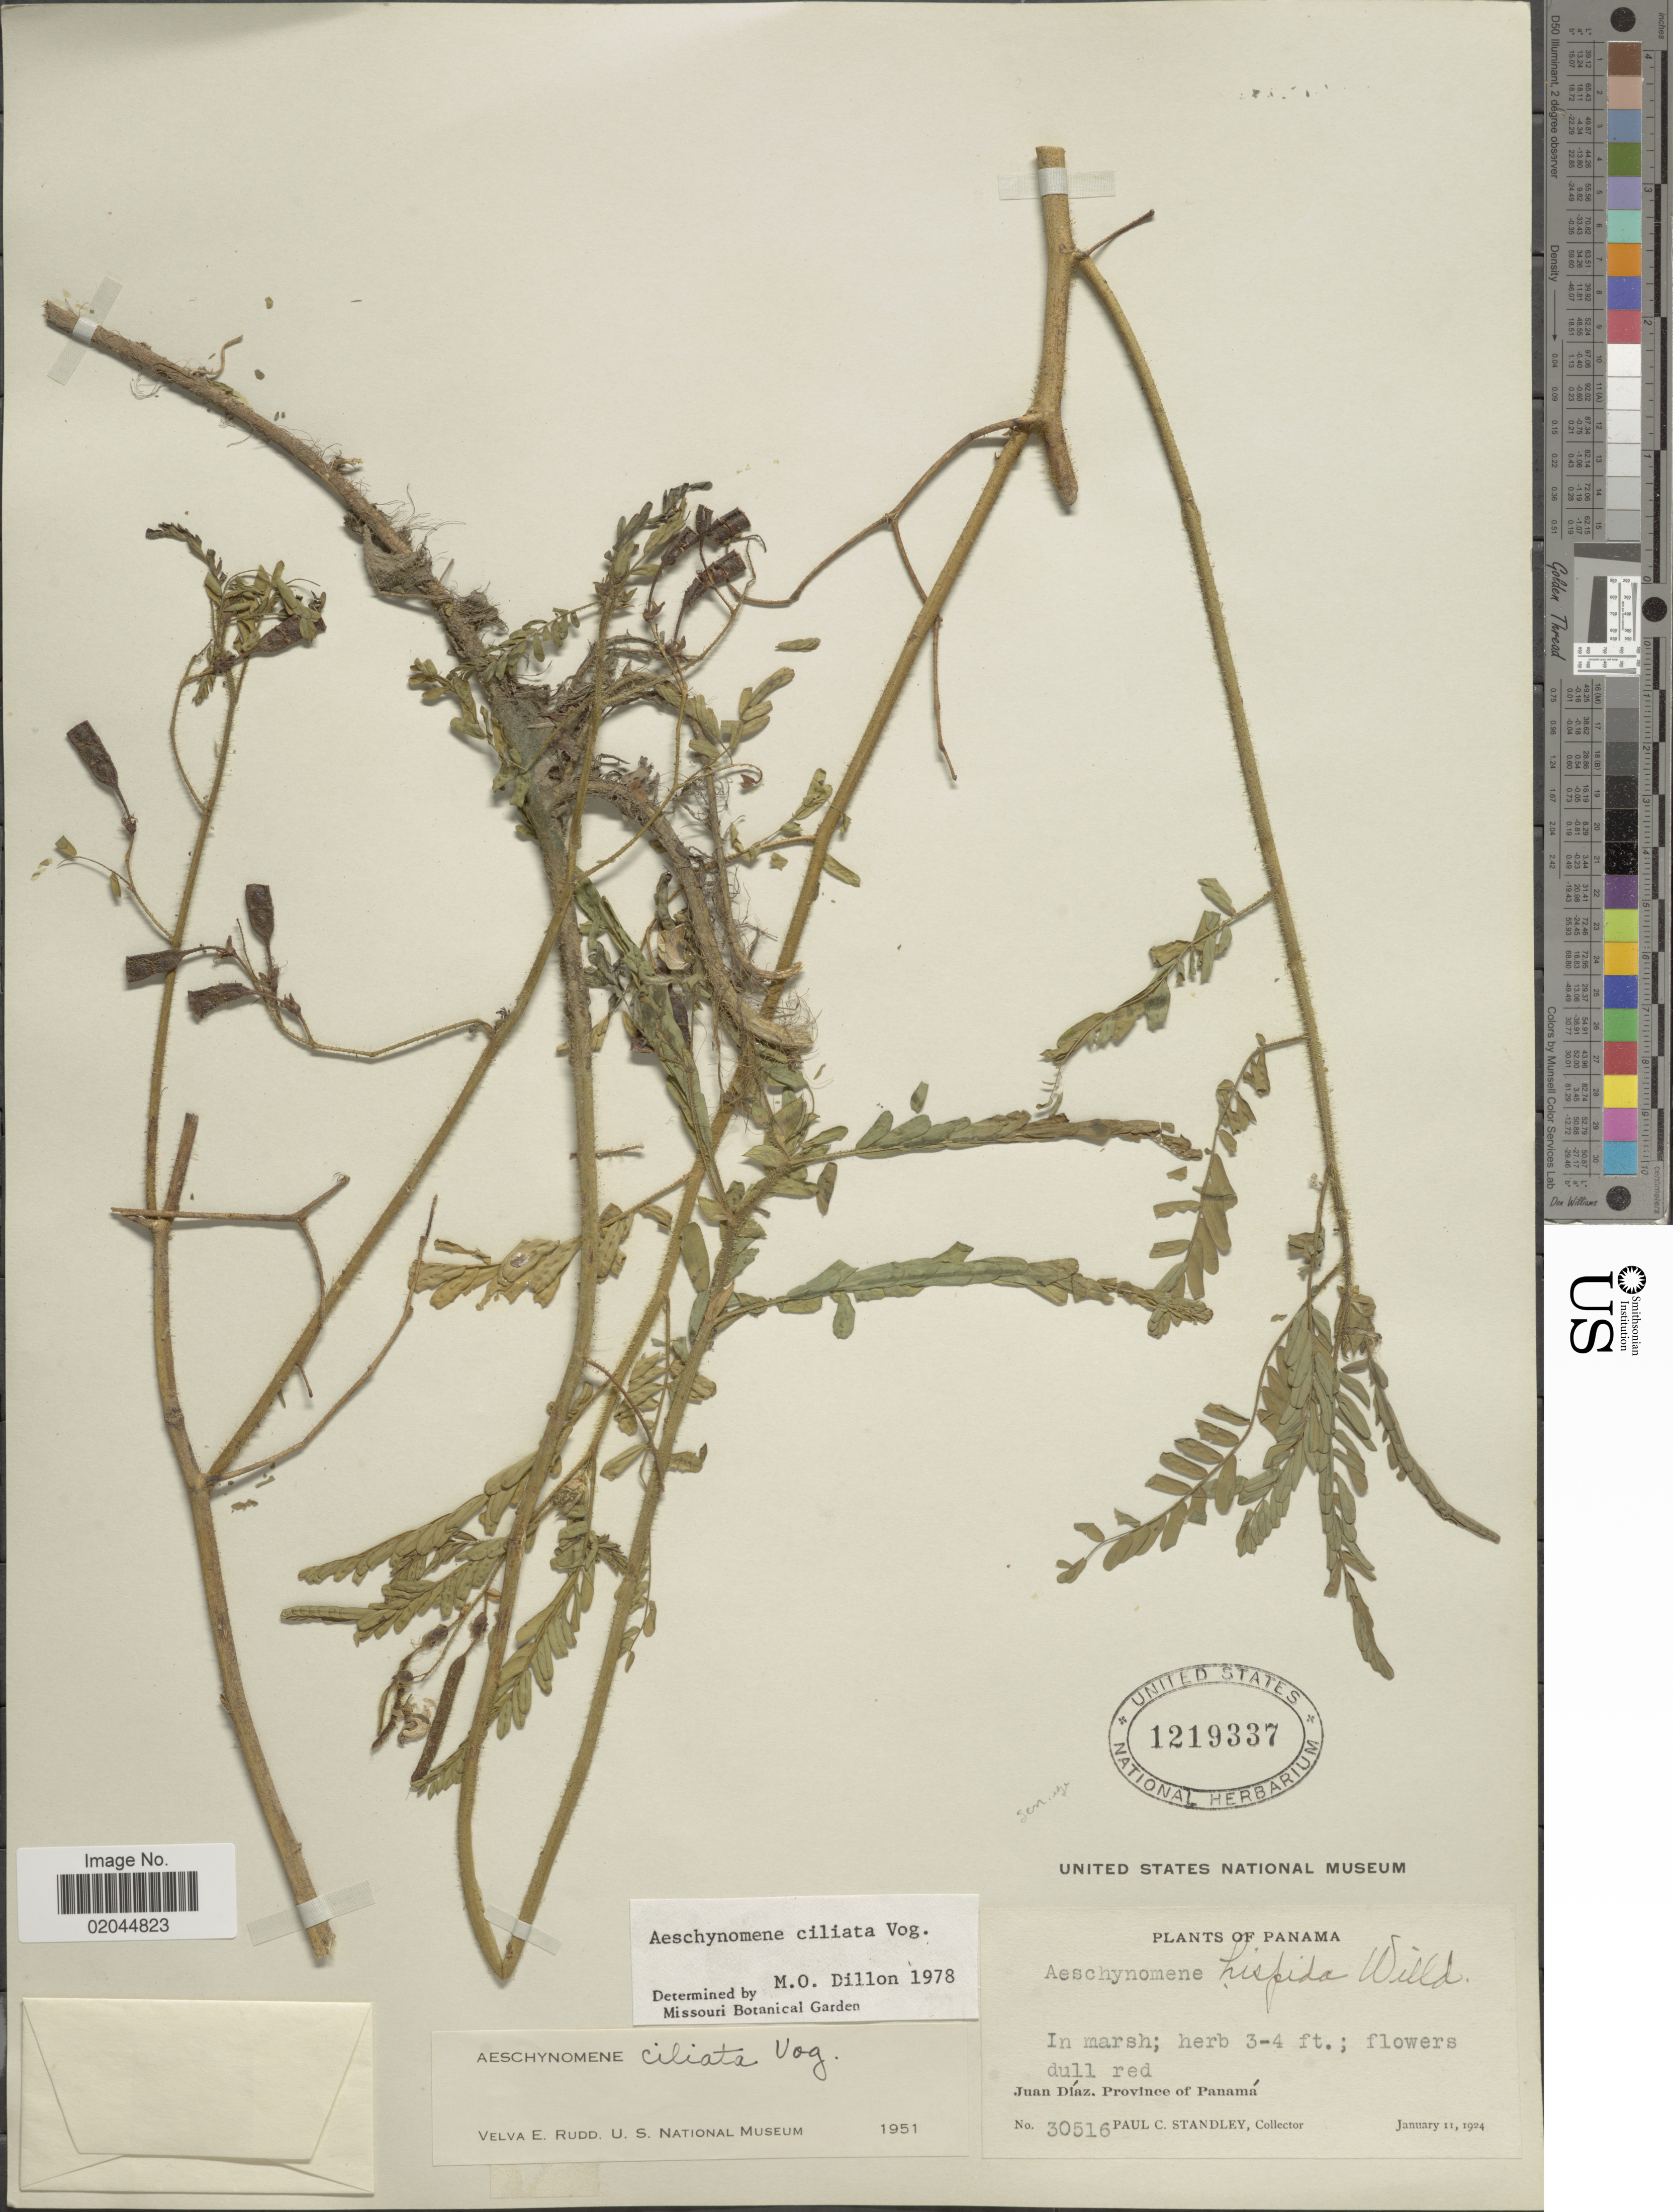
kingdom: Plantae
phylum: Tracheophyta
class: Magnoliopsida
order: Fabales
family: Fabaceae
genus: Aeschynomene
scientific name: Aeschynomene ciliata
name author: Vogel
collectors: P. C. Standley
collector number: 30516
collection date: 1924-01-11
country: Panama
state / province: Panamá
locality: Juan Diaz, Province of Panama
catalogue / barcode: US 1219337